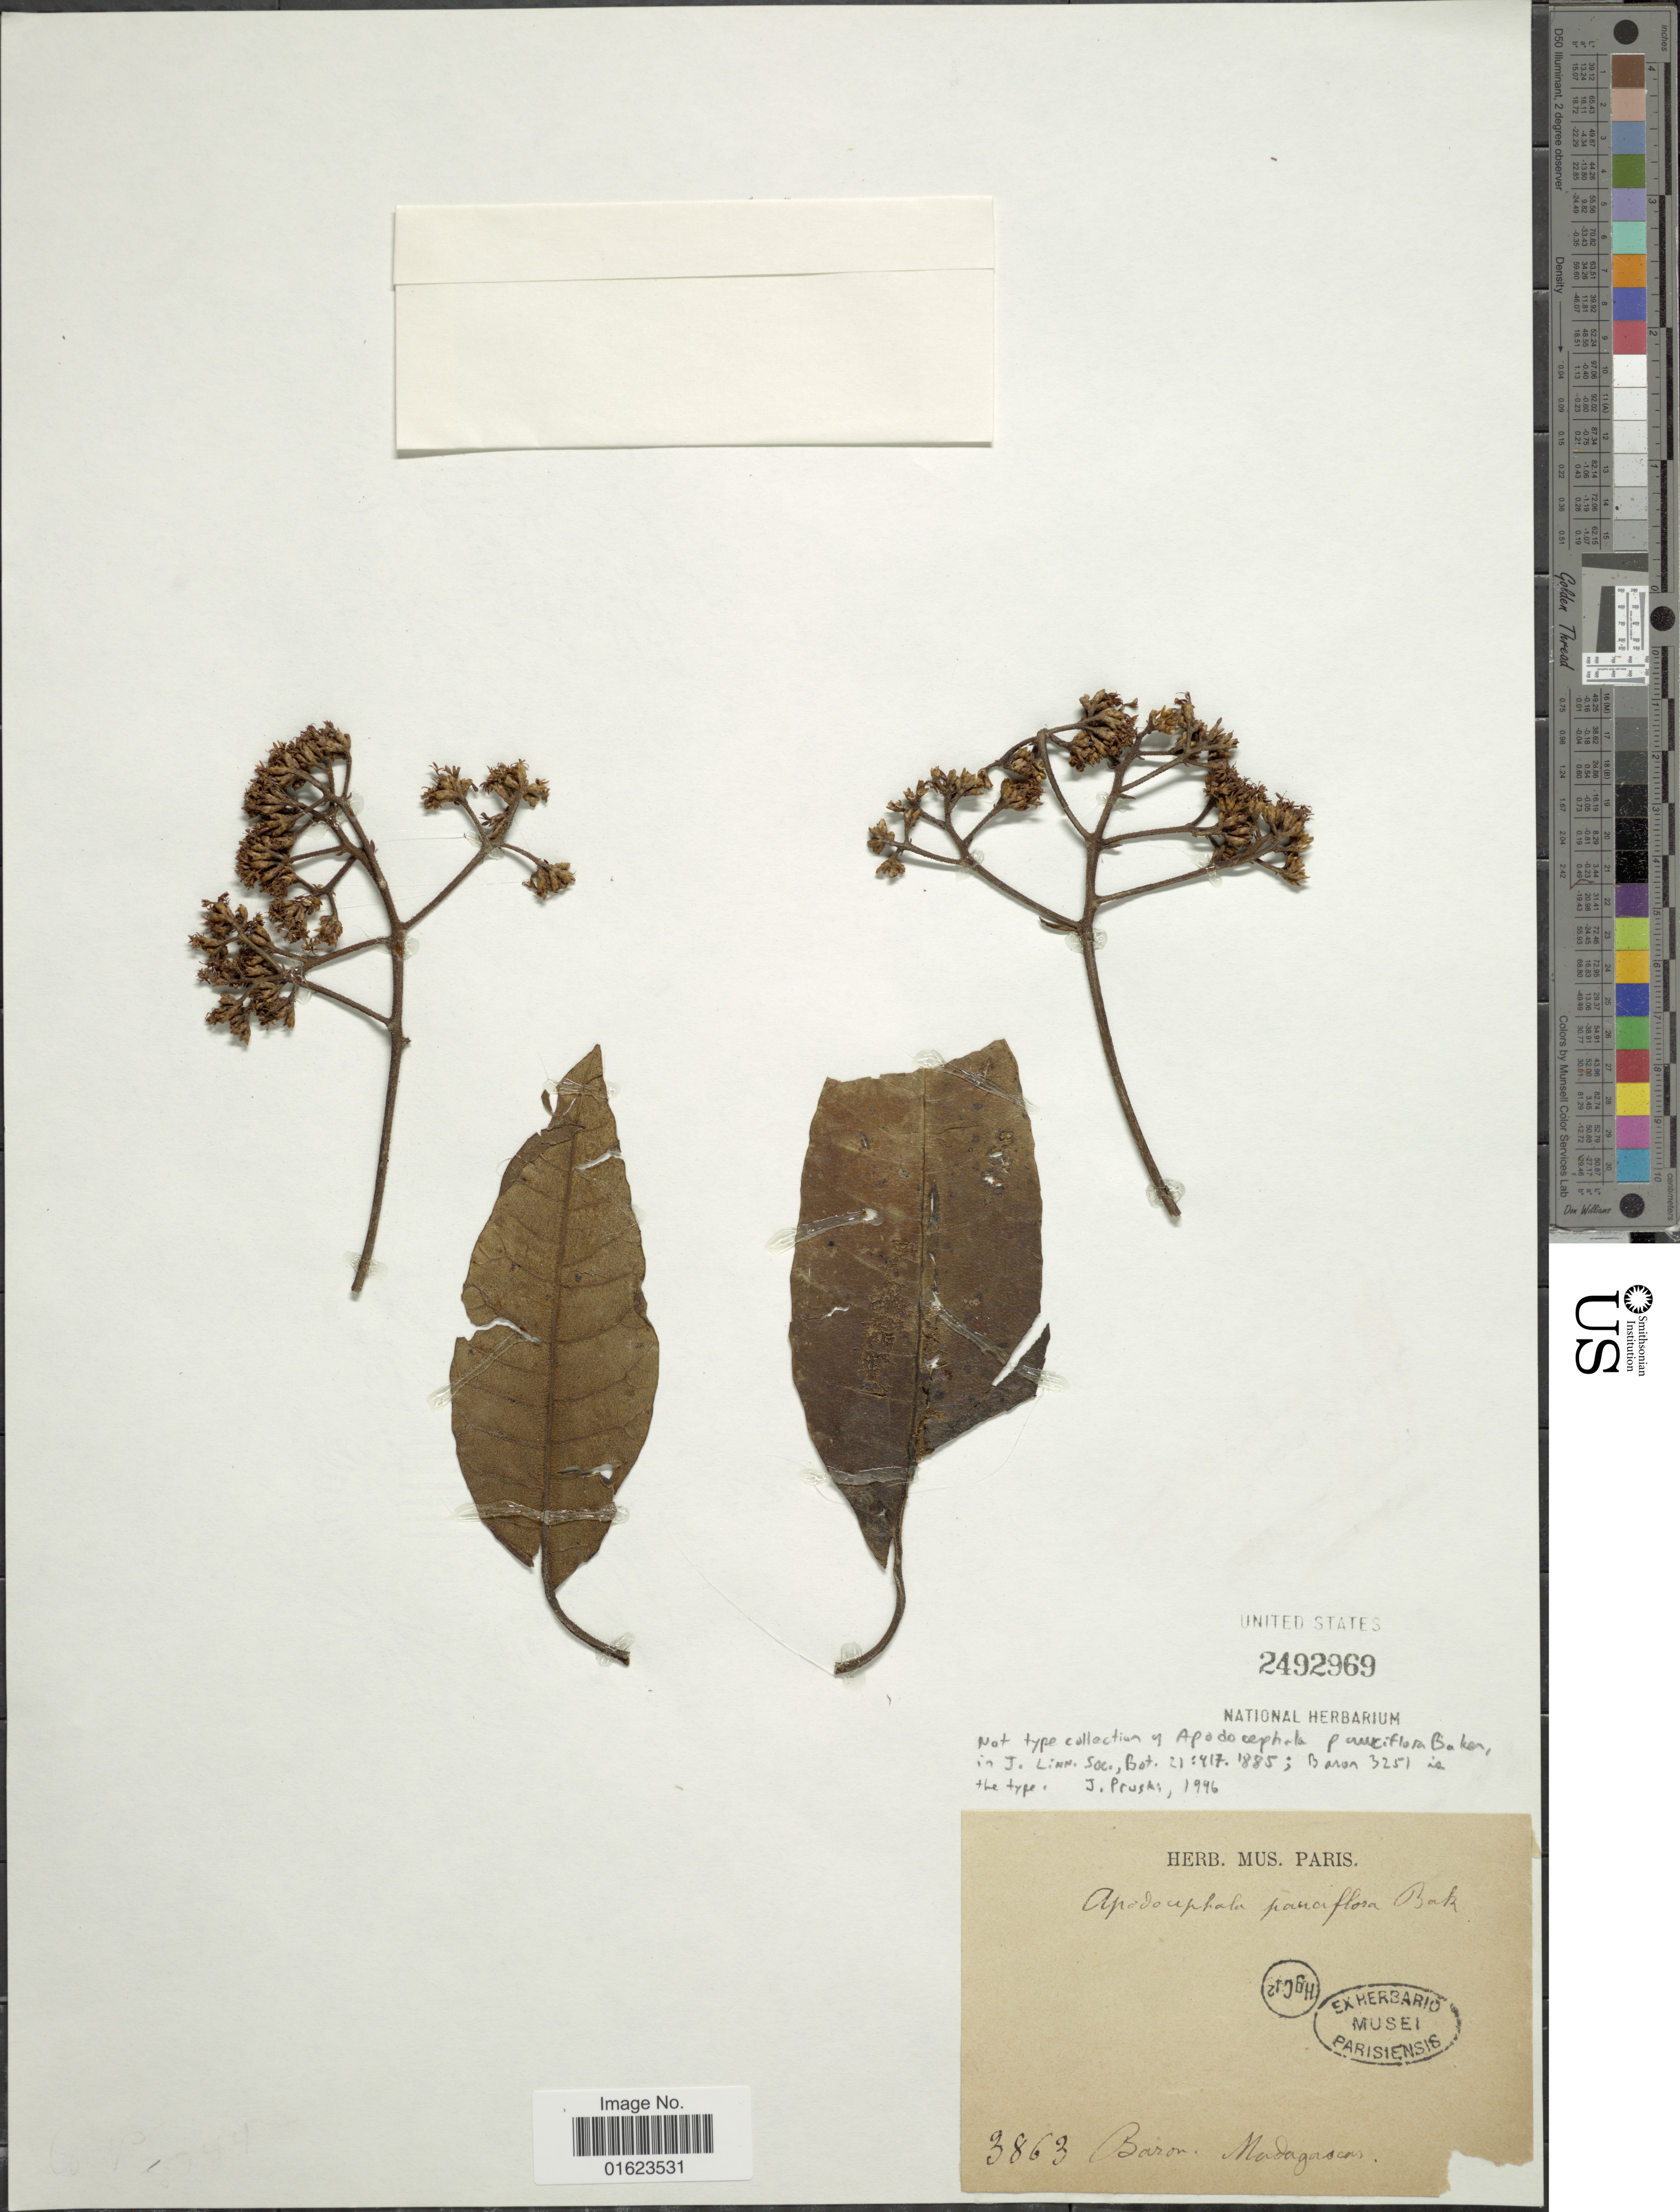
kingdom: Plantae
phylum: Tracheophyta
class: Magnoliopsida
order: Asterales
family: Asteraceae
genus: Apodocephala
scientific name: Apodocephala pauciflora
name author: Baker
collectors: -. Baron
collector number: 3863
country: Madagascar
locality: Madagascar.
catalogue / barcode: US 2492969